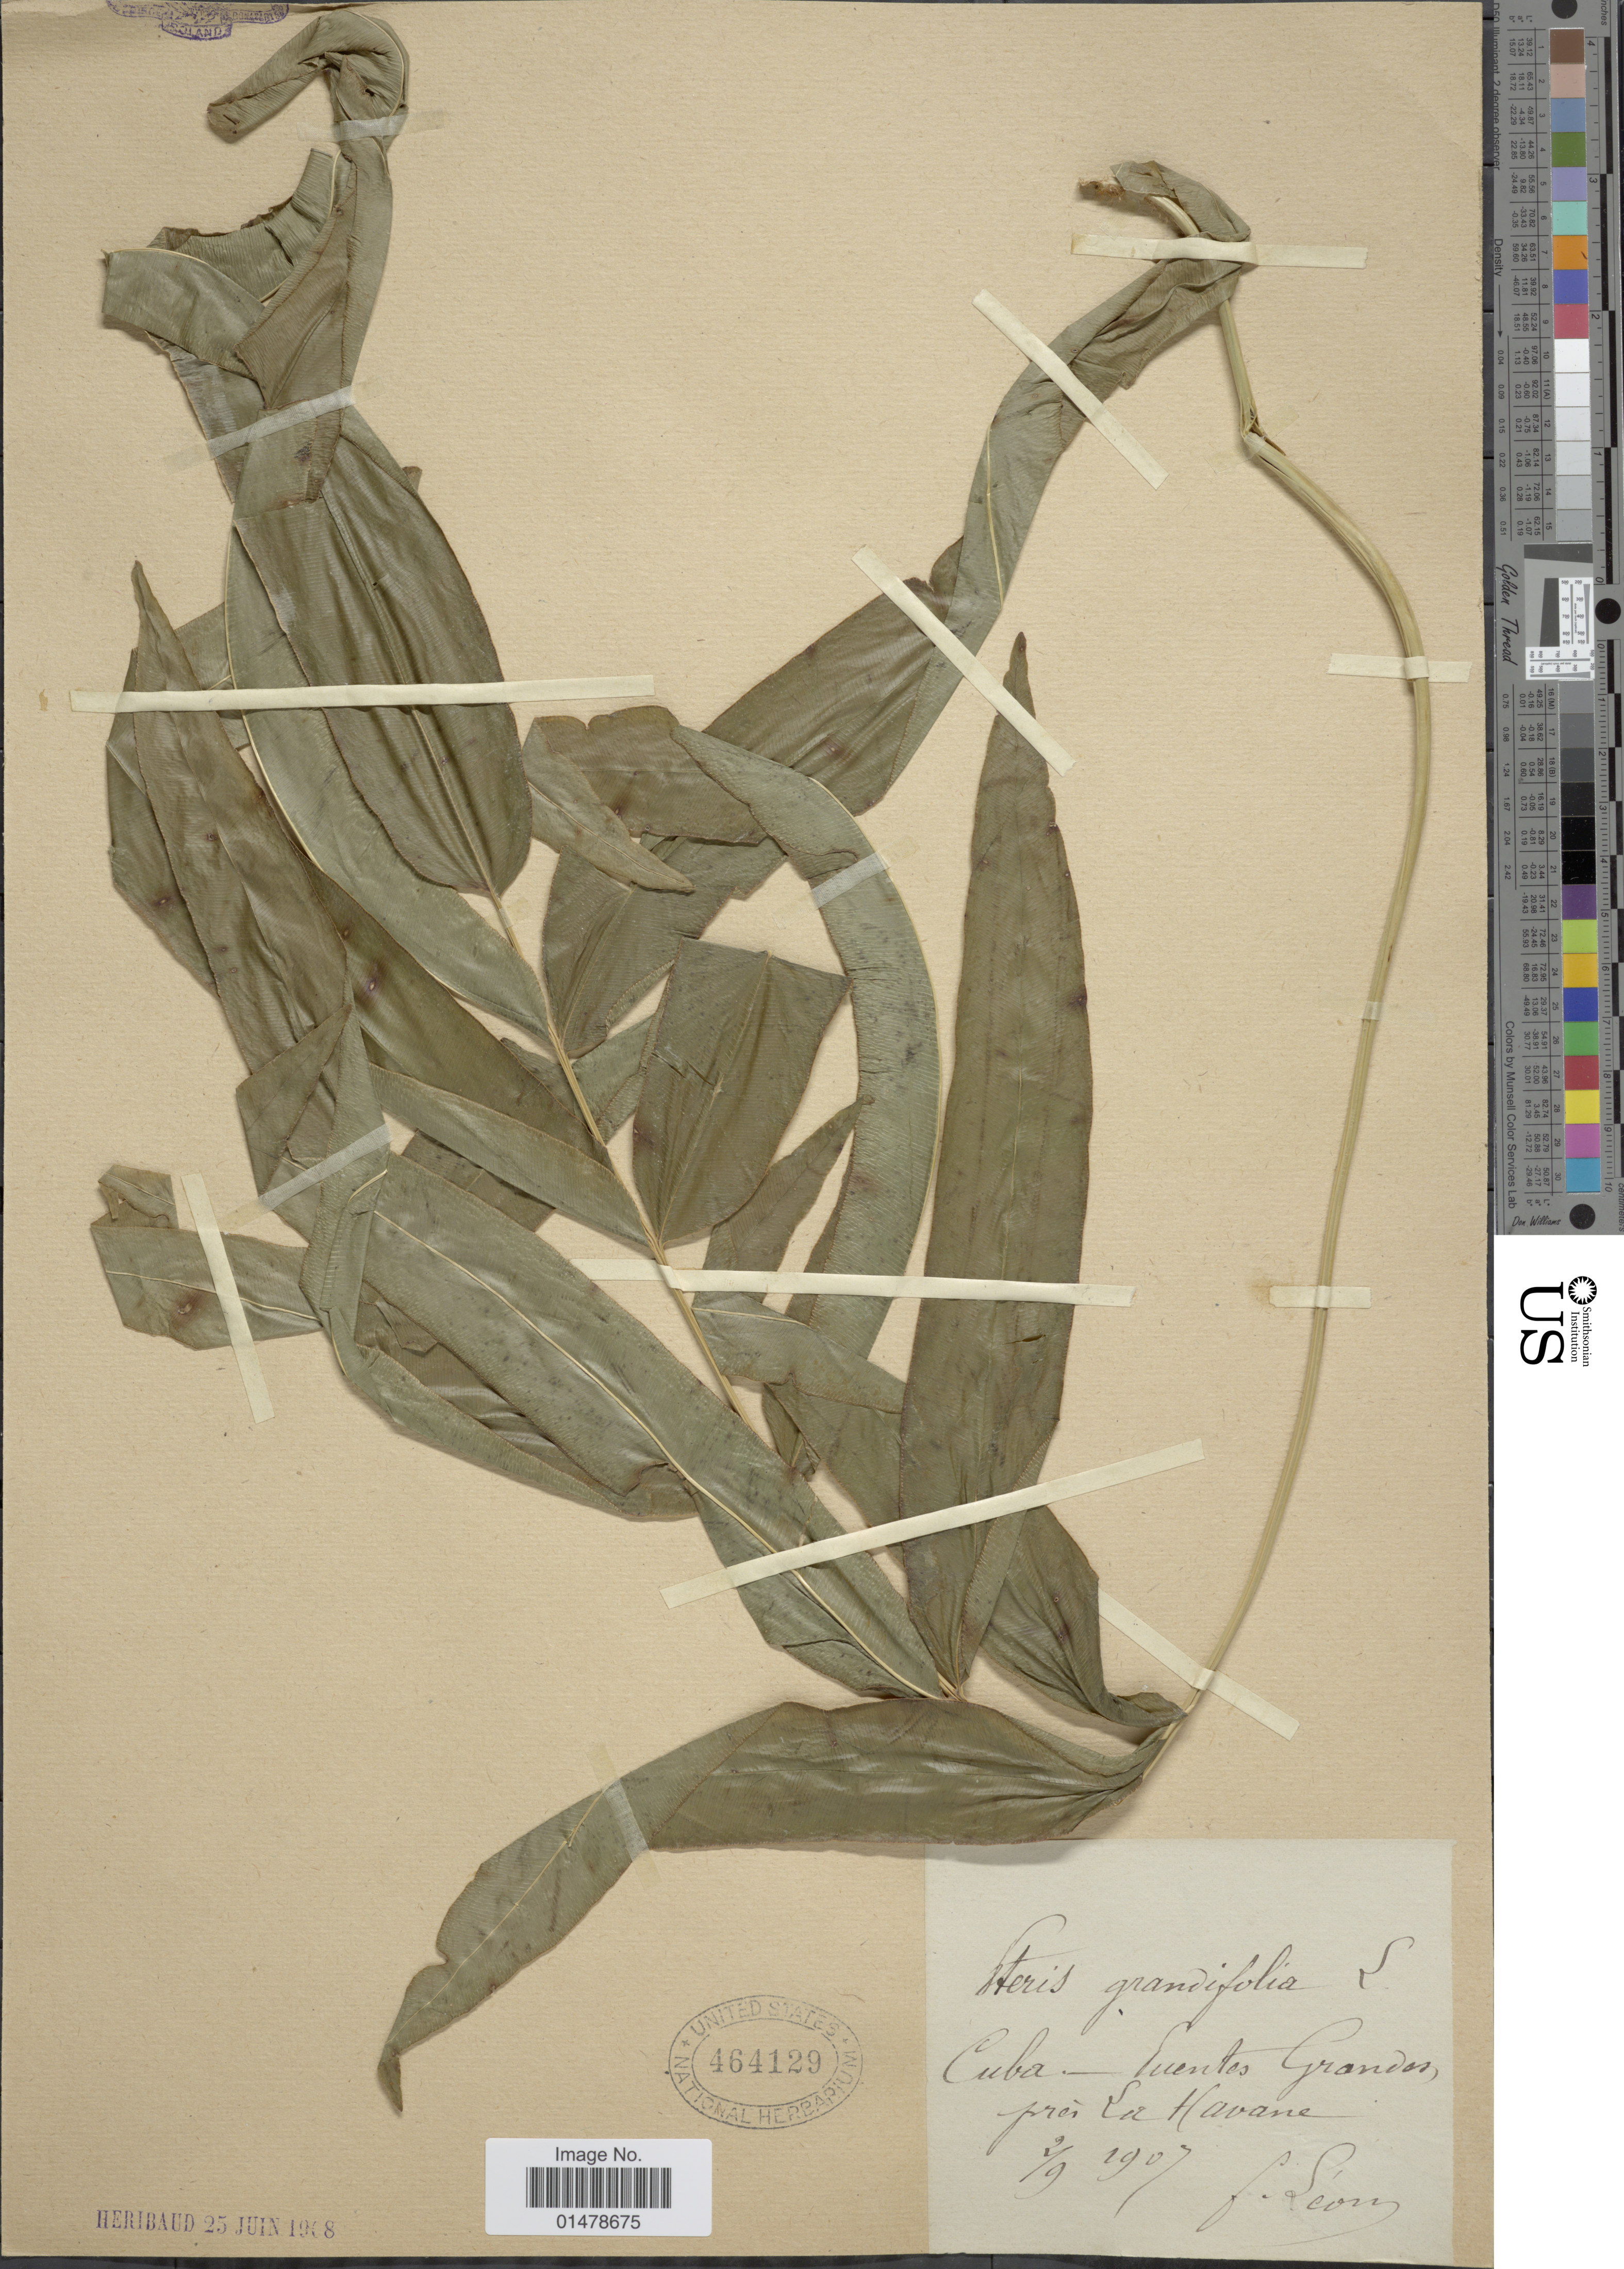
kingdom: Plantae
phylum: Tracheophyta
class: Polypodiopsida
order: Polypodiales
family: Pteridaceae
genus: Pteris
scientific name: Pteris grandifolia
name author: L.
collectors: Bro. León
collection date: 1907-09-02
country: Cuba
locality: Fuentes Grandos, pres La Havane.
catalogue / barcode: US 464129